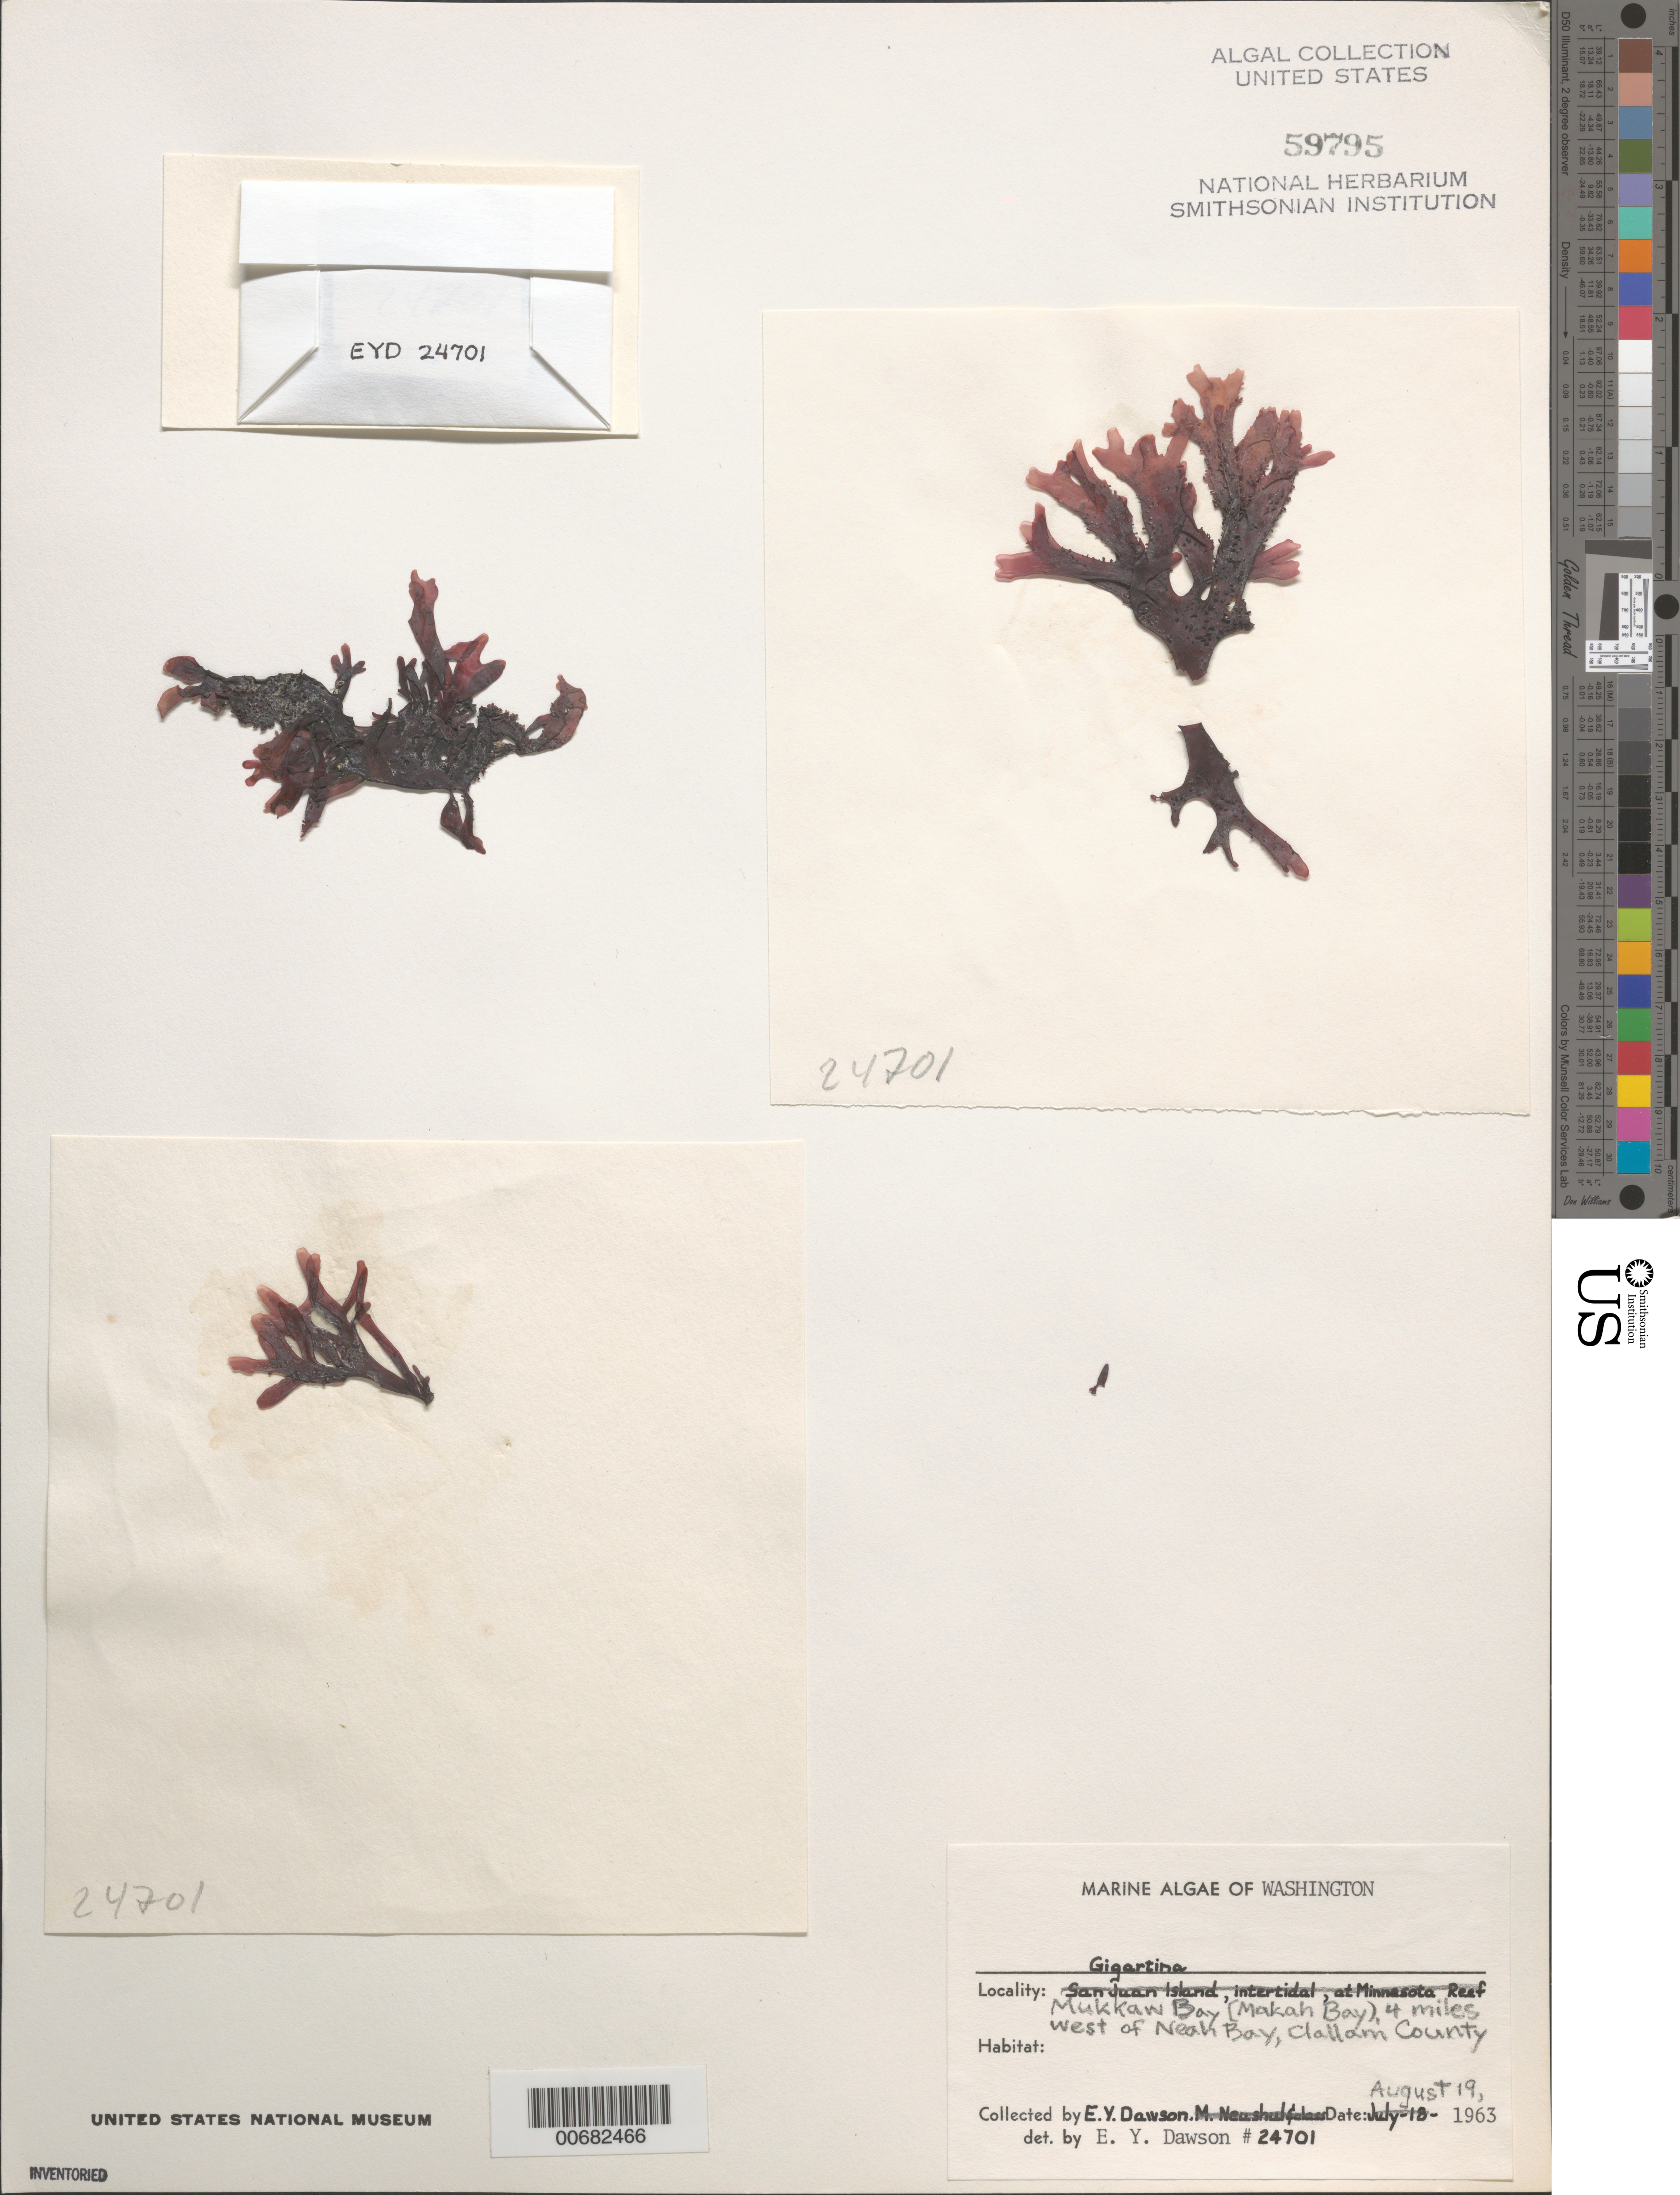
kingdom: Plantae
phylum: Rhodophyta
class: Florideophyceae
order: Gigartinales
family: Gigartinaceae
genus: Gigartina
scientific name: Gigartina sp.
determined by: Dawson, E. Y.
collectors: E. Y. Dawson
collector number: EYD 24701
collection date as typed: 19 Aug 1963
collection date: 1963-08-19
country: United States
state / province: Washington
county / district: Clallam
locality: Mukkaw Bay (Makah Bay), 4 miles west of Neah Bay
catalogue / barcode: US 59795